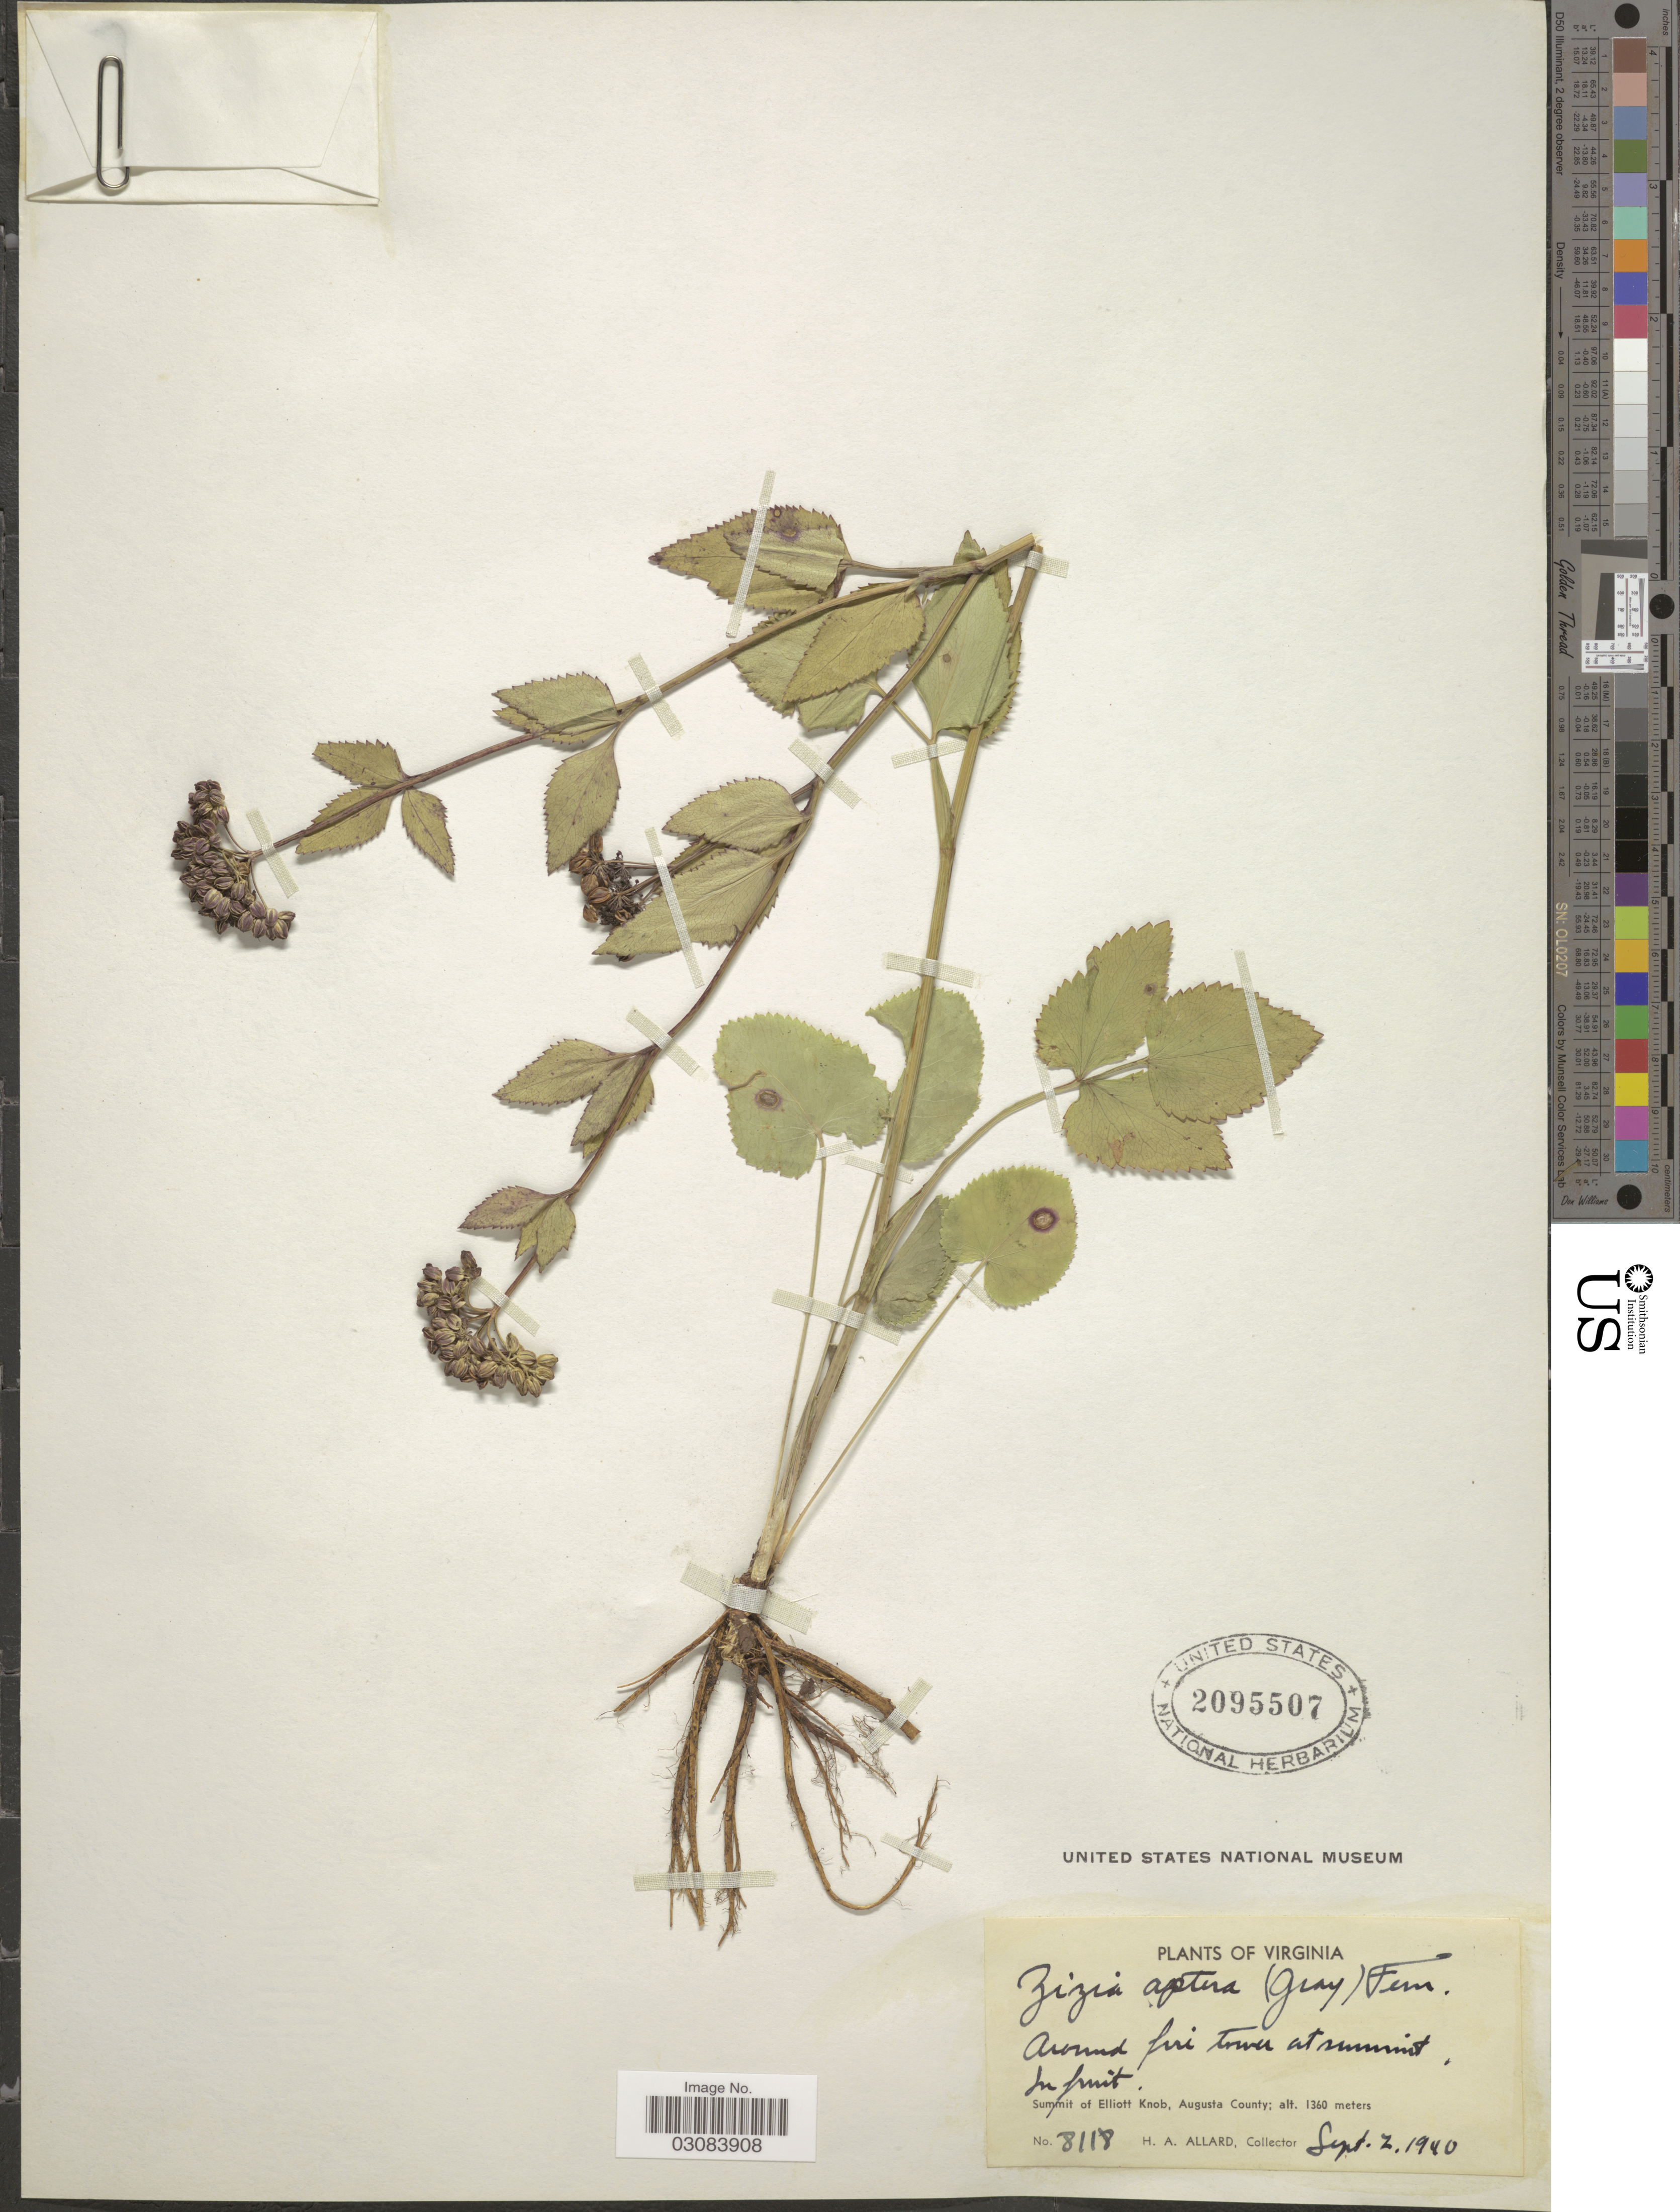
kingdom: Plantae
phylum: Tracheophyta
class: Magnoliopsida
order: Apiales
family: Apiaceae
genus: Zizia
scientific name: Zizia aptera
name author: (A. Gray) Fernald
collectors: H. A. Allard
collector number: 8118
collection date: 1940-09-02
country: United States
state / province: Virginia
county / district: Augusta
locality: Summit of Elliott Knob, Augusta County.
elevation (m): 1360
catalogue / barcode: US 2095507